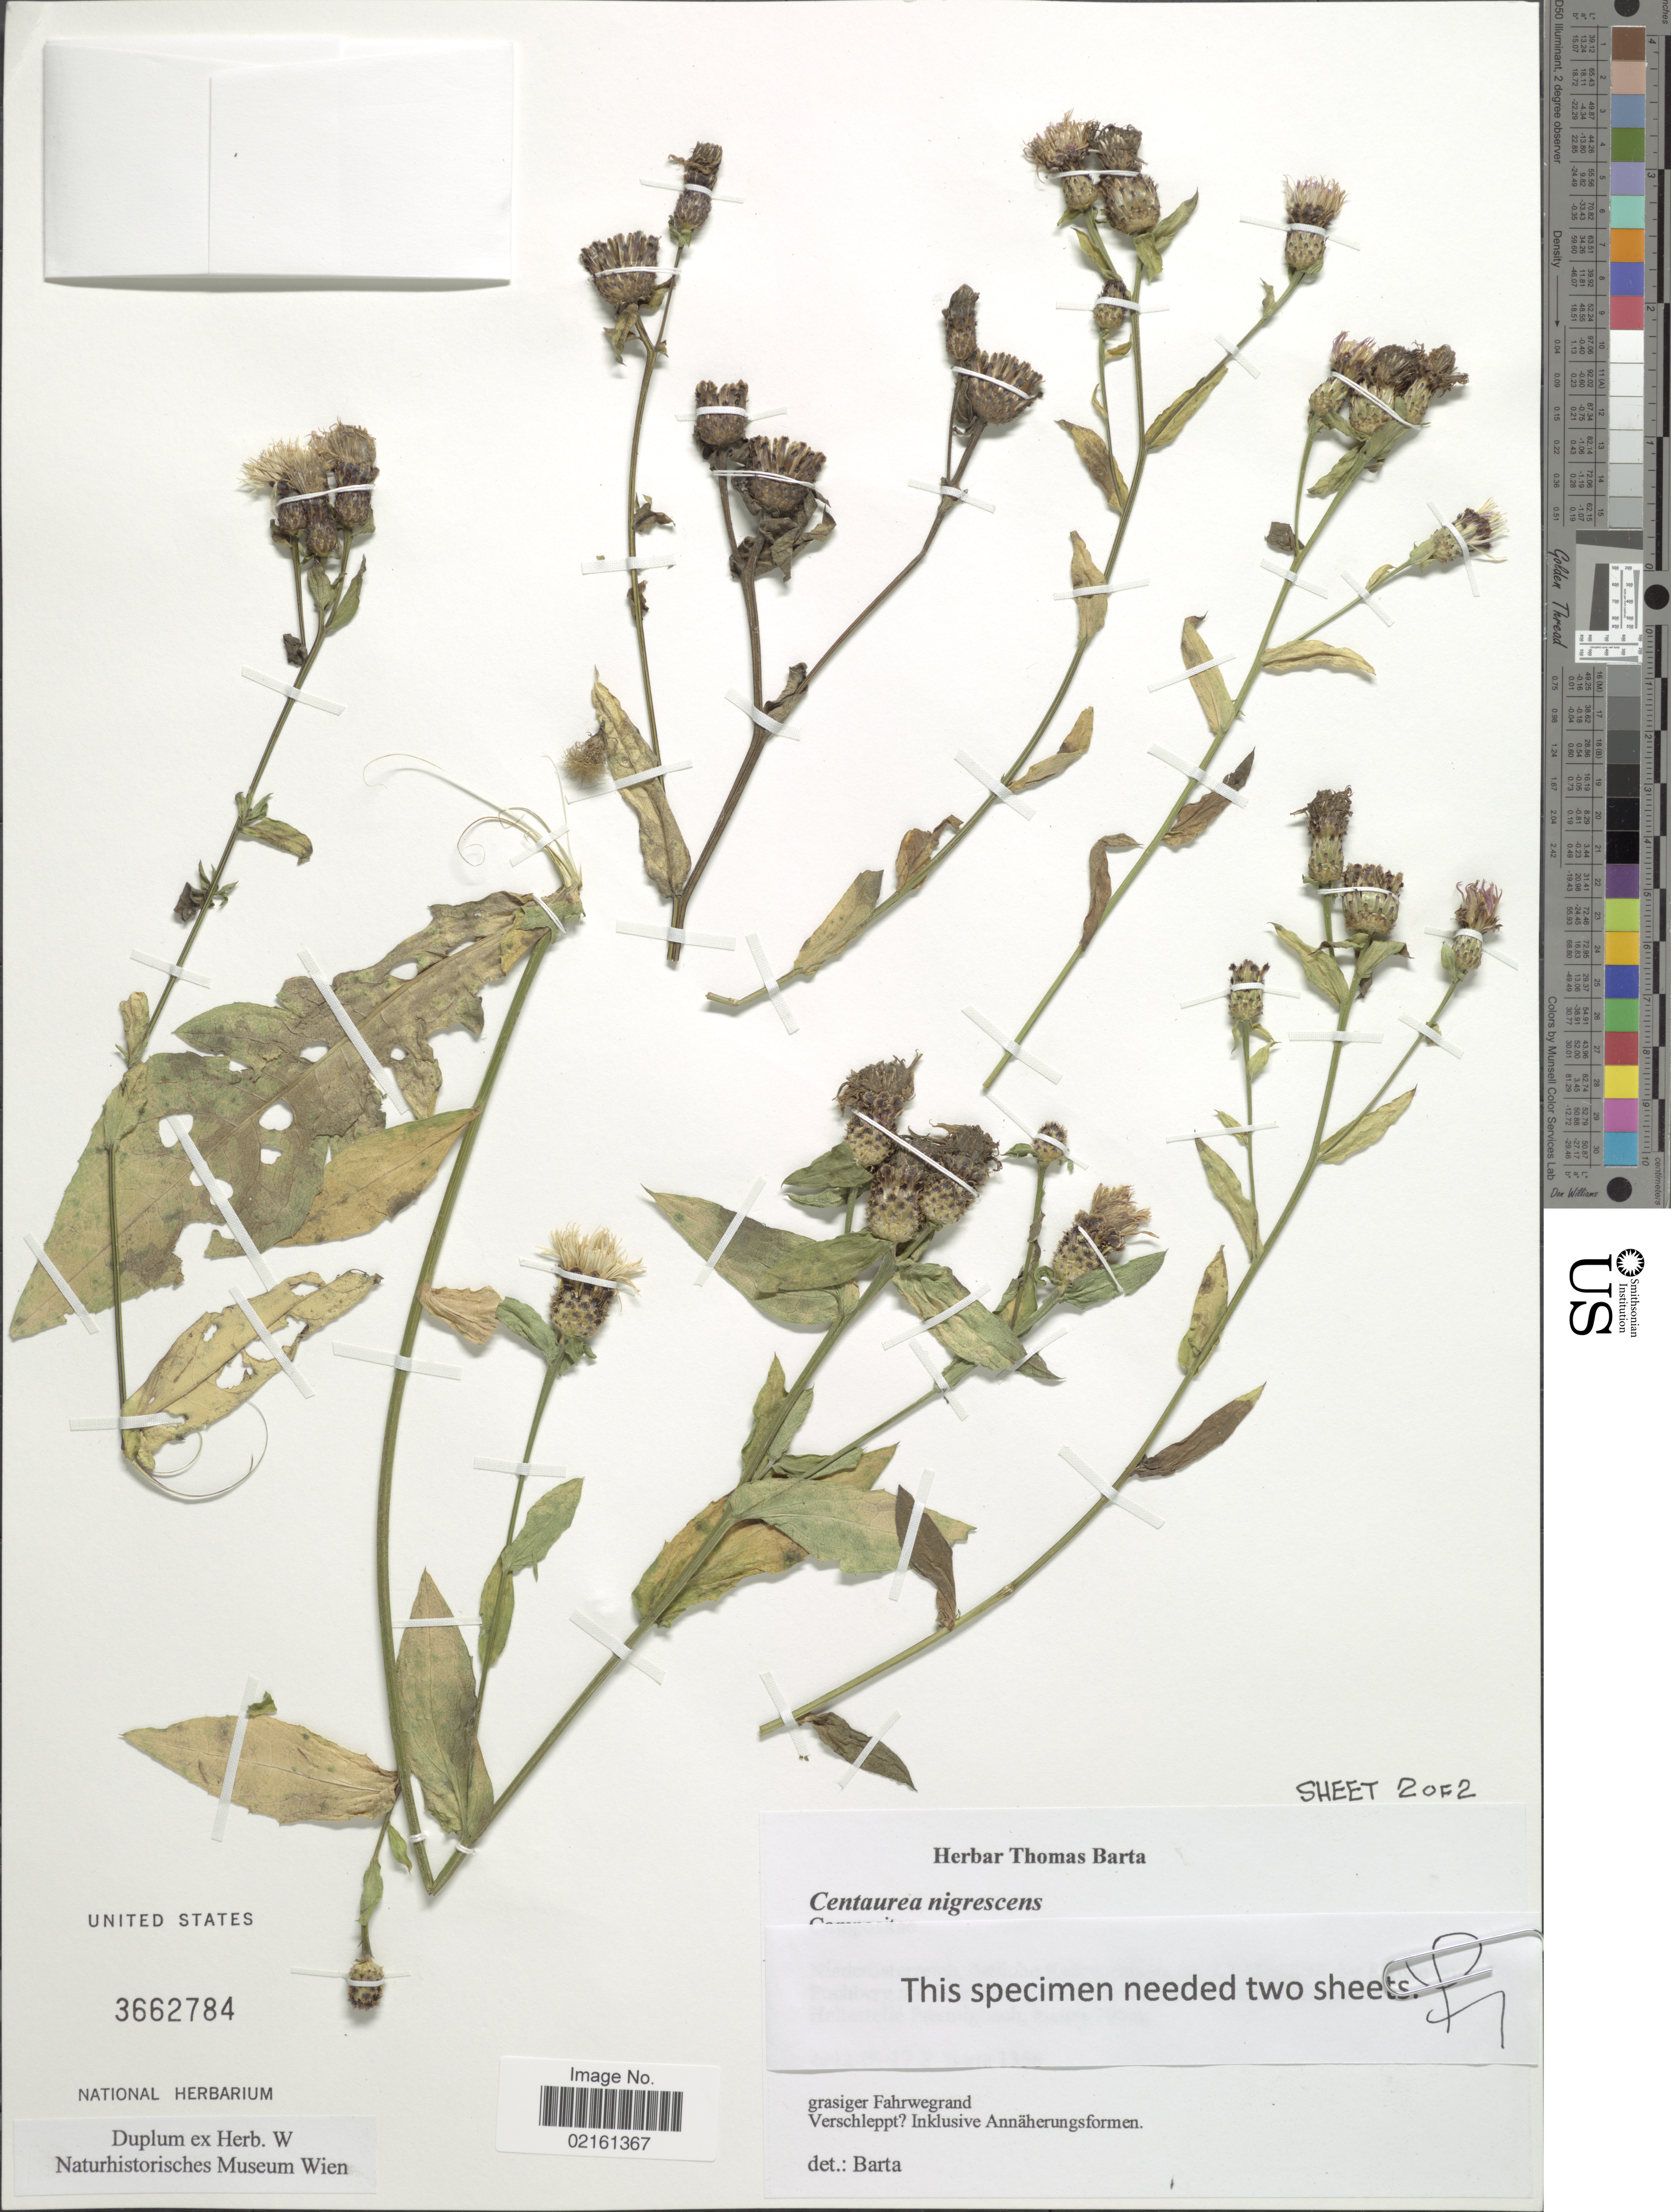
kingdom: Plantae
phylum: Tracheophyta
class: Magnoliopsida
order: Asterales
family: Asteraceae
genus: Centaurea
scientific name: Centaurea nigrescens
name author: L.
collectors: T. Barta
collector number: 1356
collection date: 2012-08-17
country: Austria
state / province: Niederosterreich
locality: ostliche Kalkvoralpen, ca. 3.75 km SSE der Kirche van Puchberg am Schneeberg bei Kote 585, ca. 4.8 km S der Eisenbahn-Haltestelle Pfennegbach, knapp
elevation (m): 700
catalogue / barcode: US 3662784